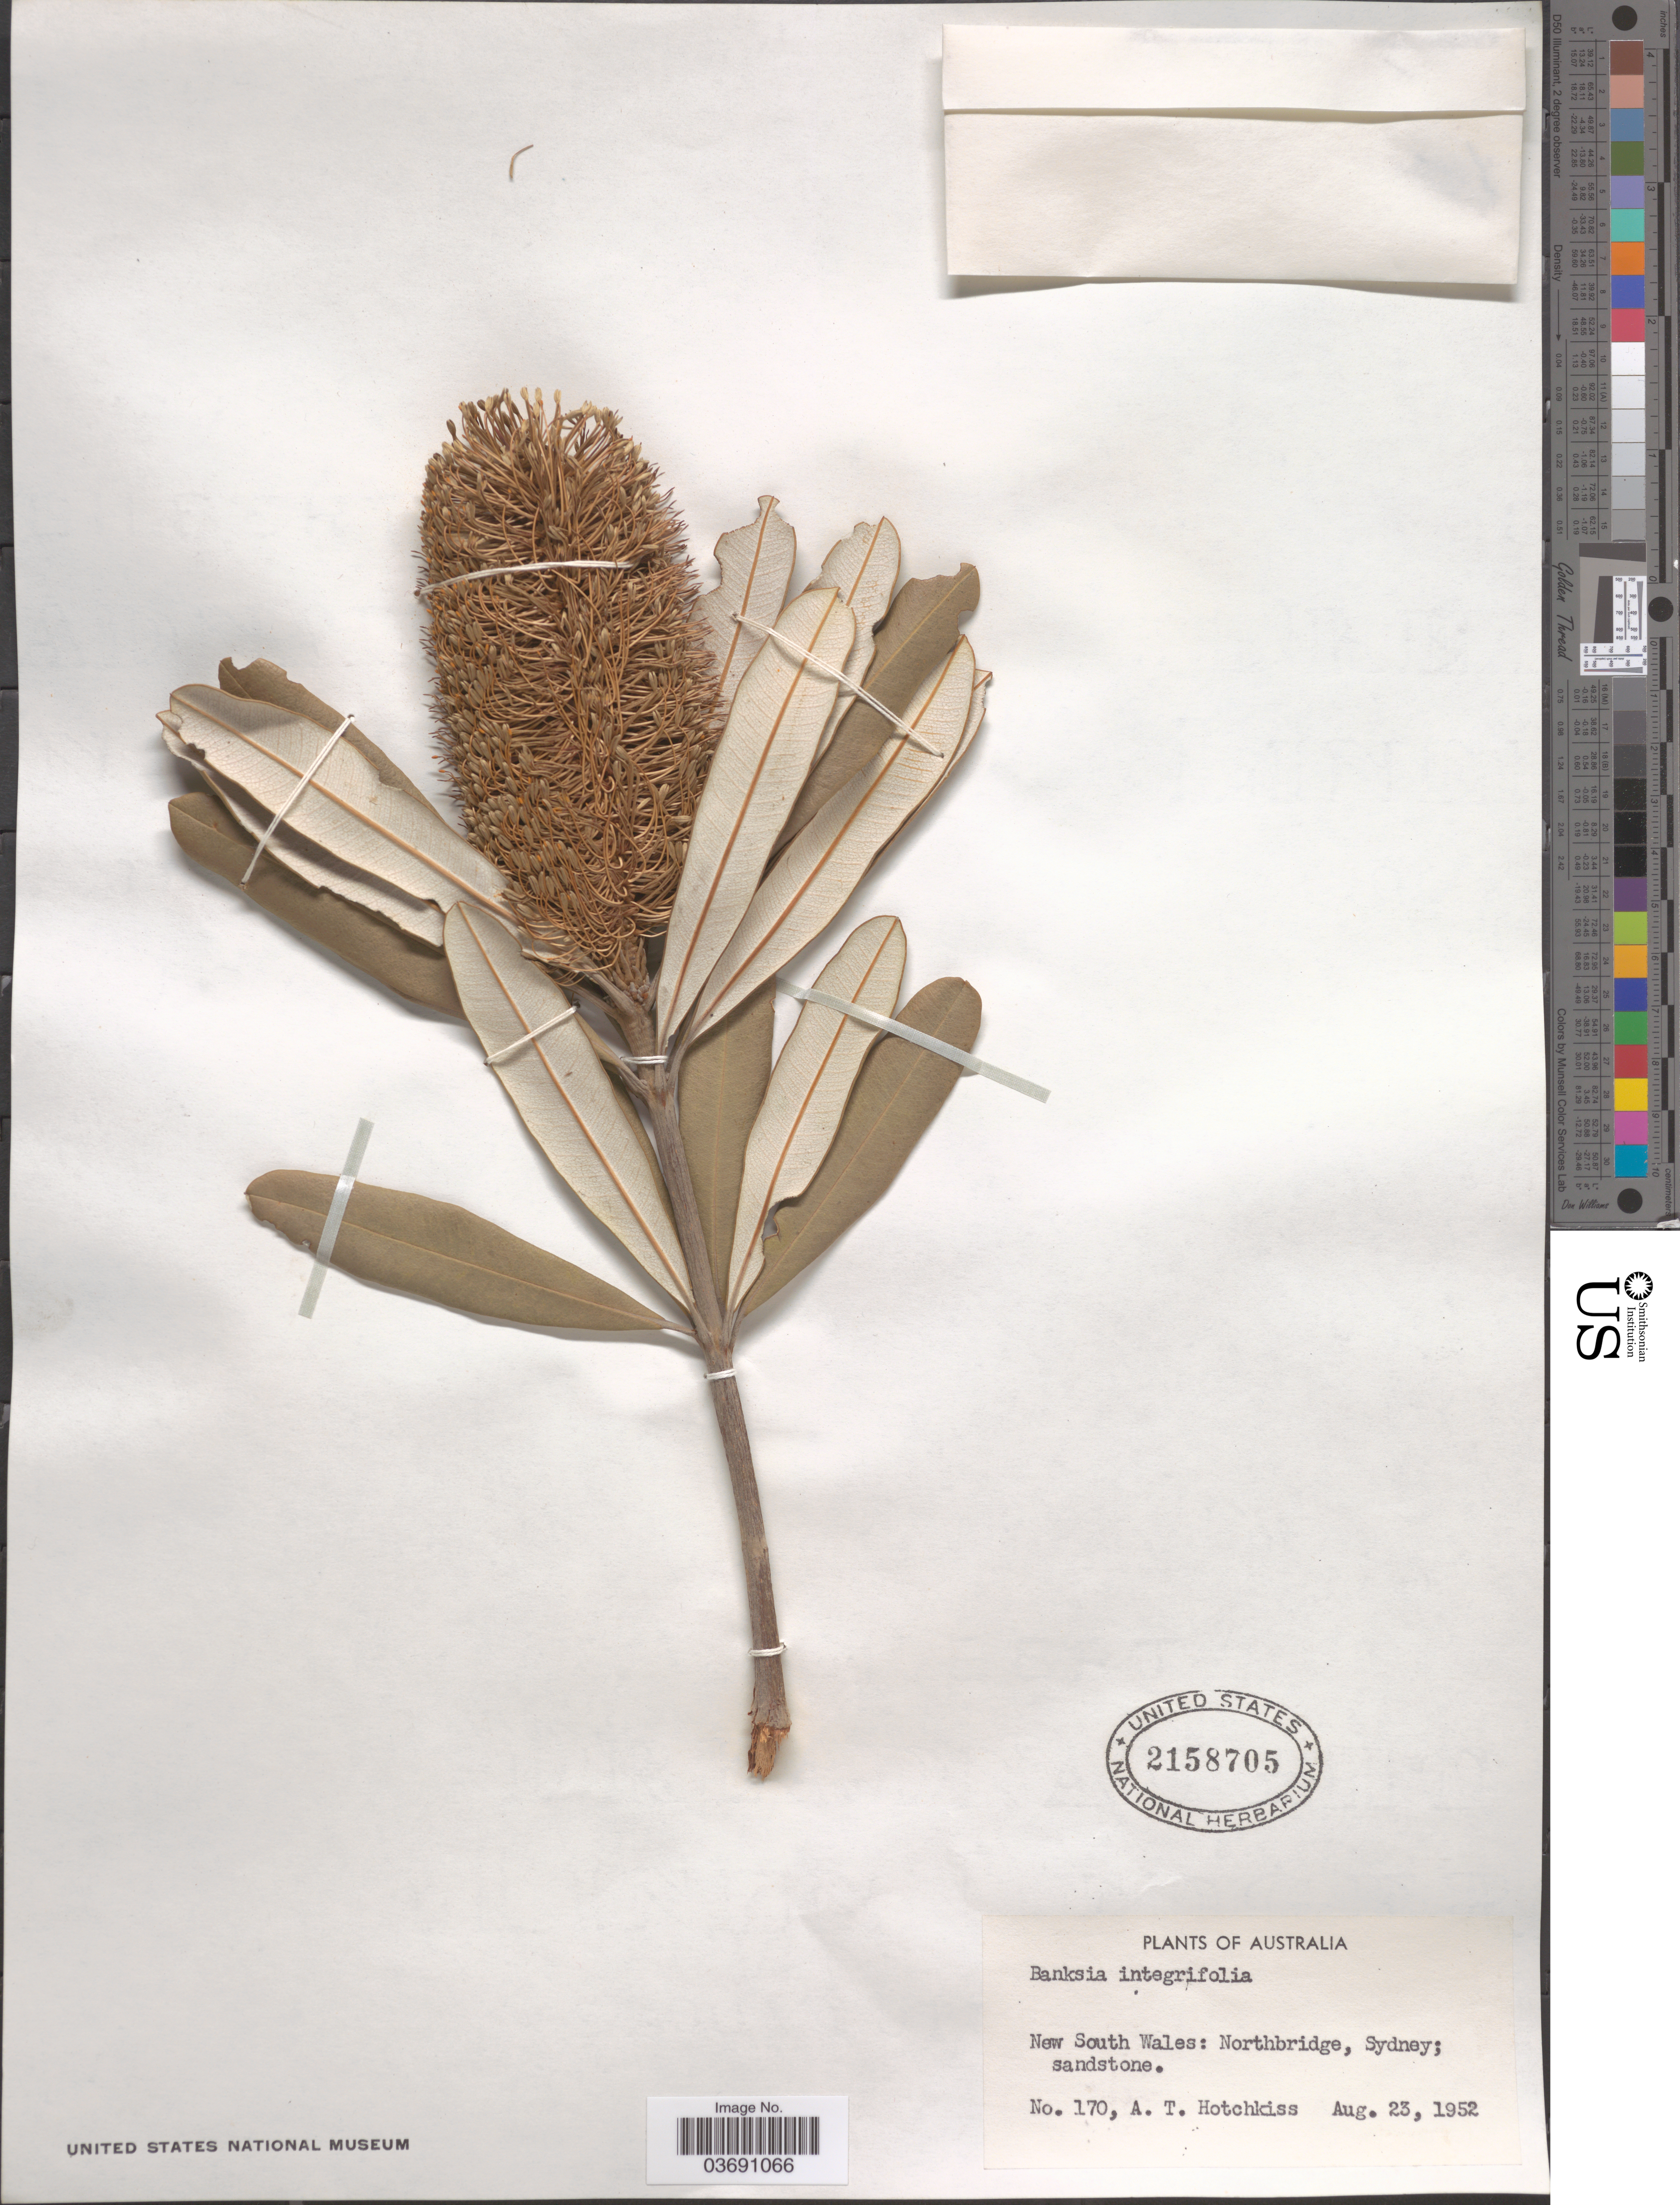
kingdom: Plantae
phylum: Tracheophyta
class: Magnoliopsida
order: Proteales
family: Proteaceae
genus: Banksia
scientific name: Banksia integrifolia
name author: L. f.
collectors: A. Hotchkiss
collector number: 170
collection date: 1952-08-23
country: Australia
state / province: New South Wales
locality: Northbridge, Sydney.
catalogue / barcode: US 2158705